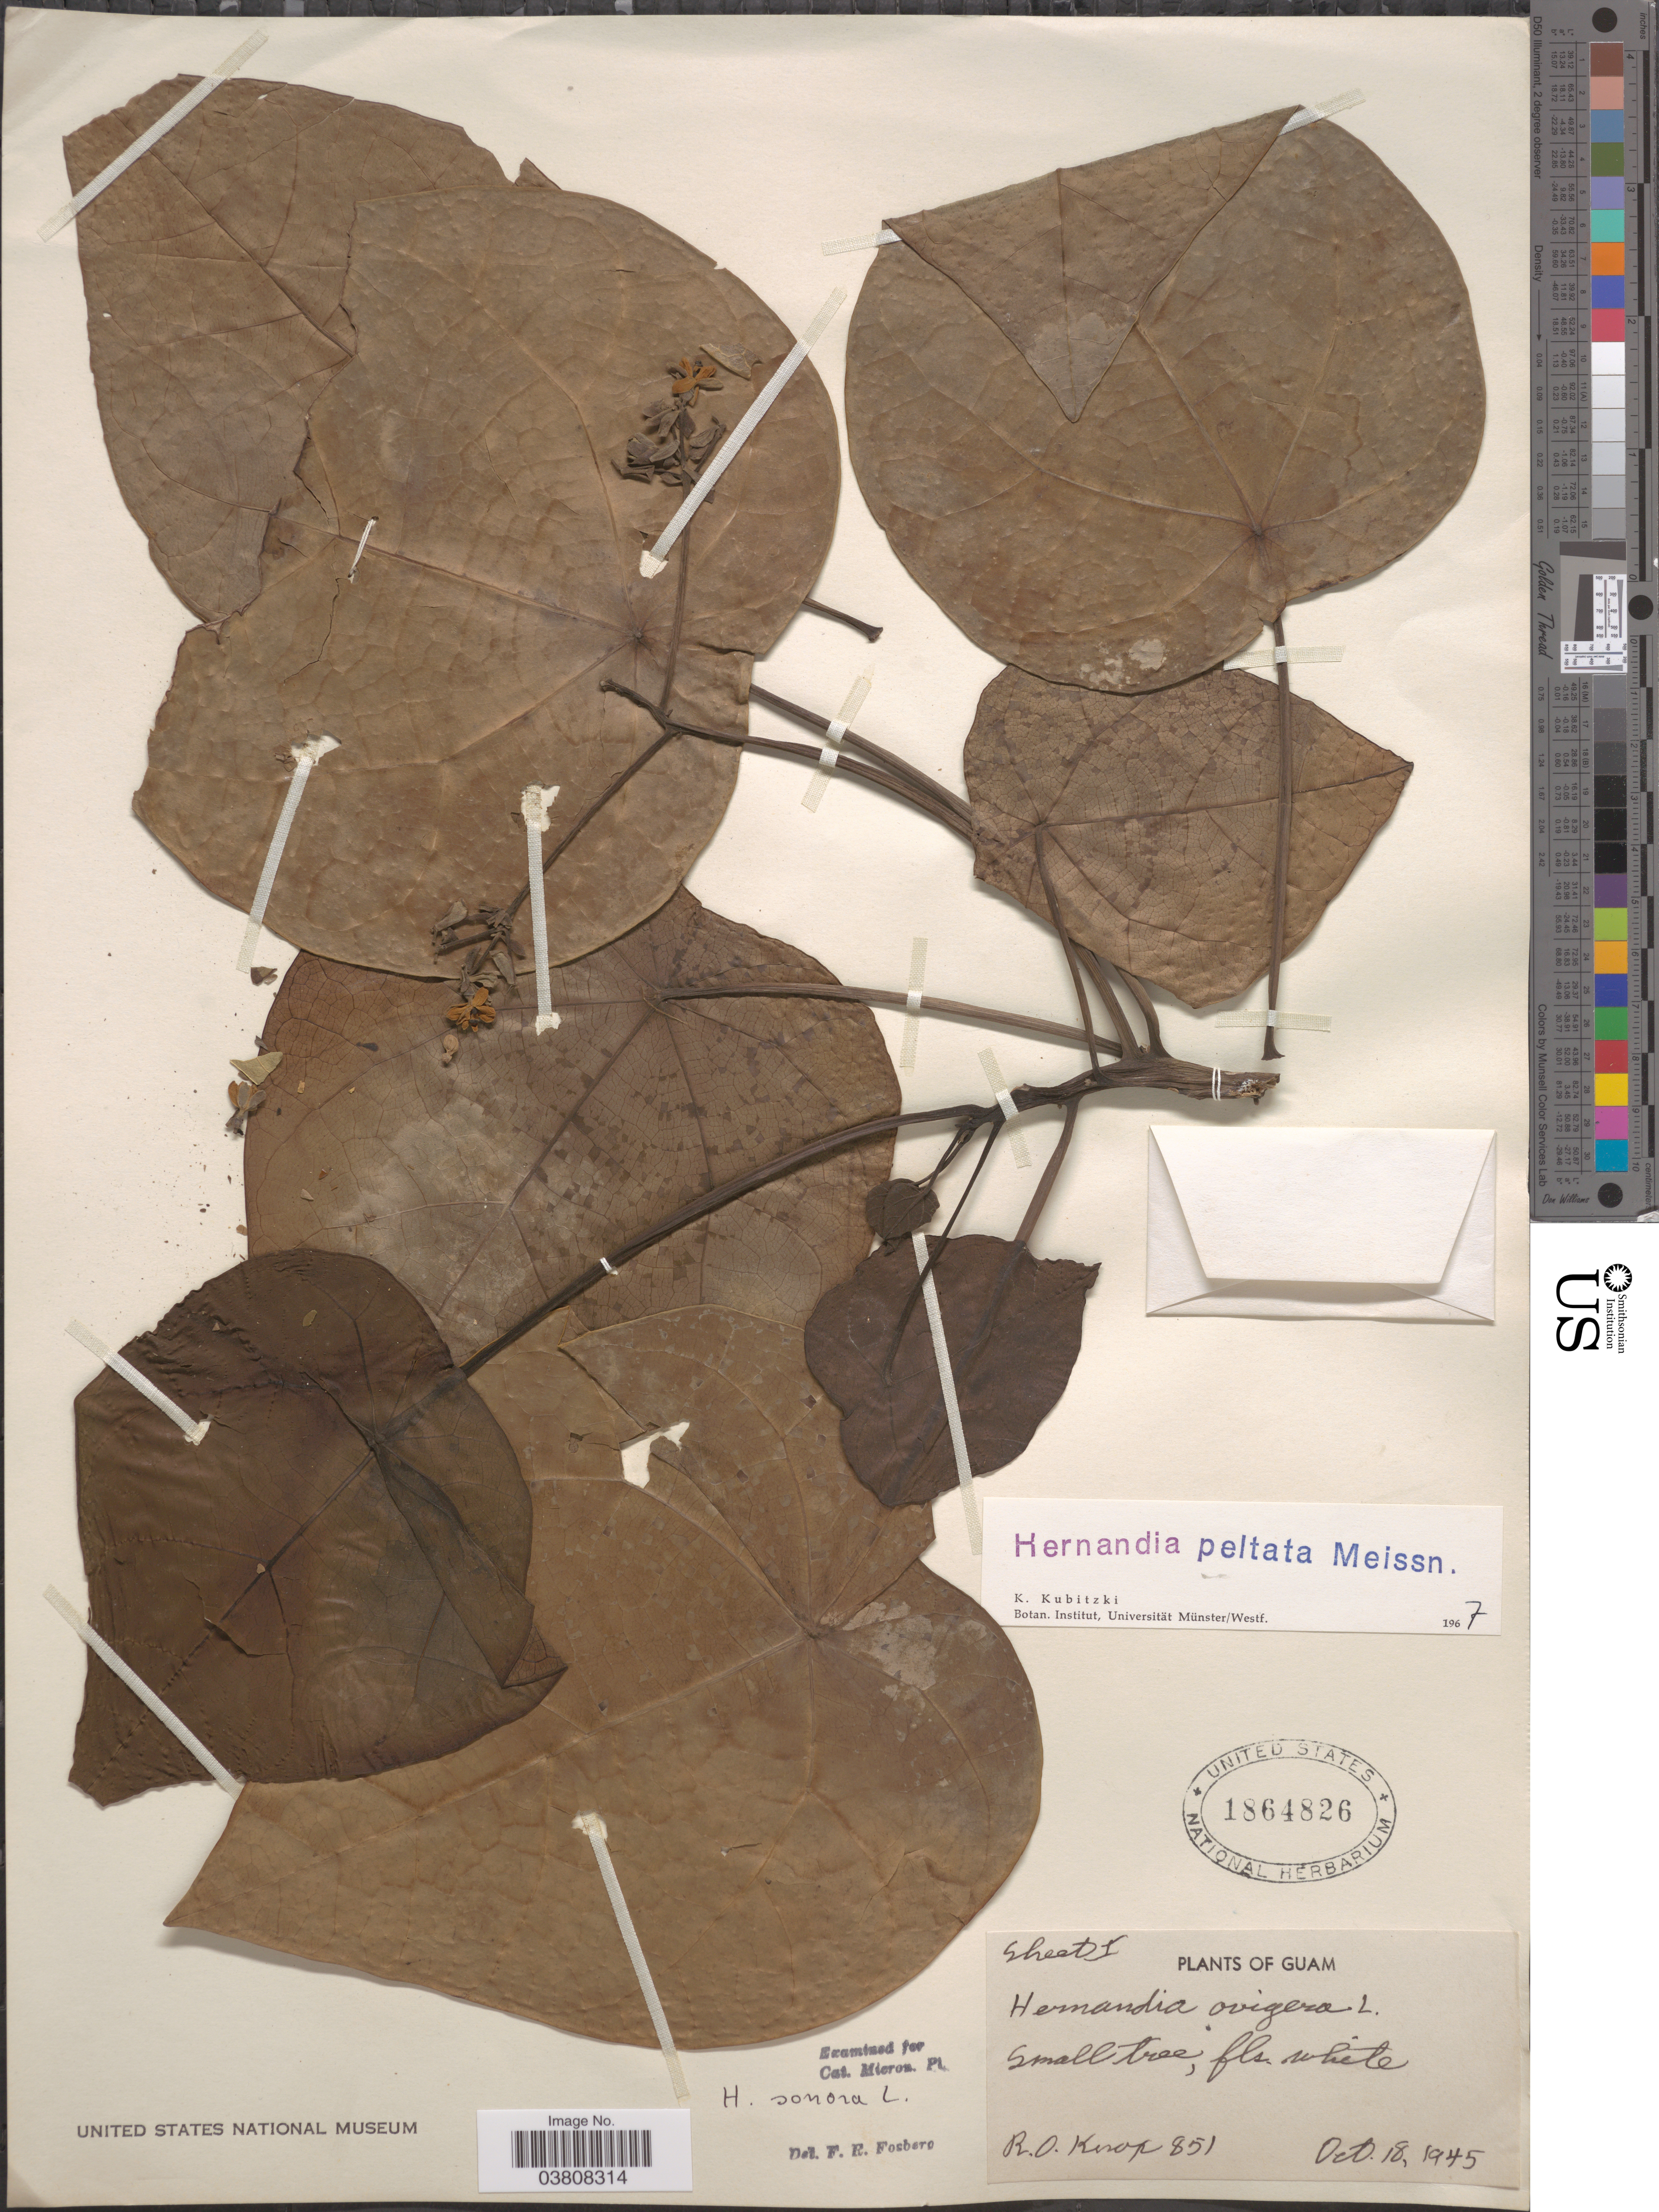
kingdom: Plantae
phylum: Tracheophyta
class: Magnoliopsida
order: Laurales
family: Hernandiaceae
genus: Hernandia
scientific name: Hernandia nymphaeifolia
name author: (C. Presl) Kubitzki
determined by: Strong, Mark T., (BOT), Smithsonian Institution - National Museum of Natural History (UNITED STATES)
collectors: R. O. Knox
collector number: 851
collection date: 1945-10-18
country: Guam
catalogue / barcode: US 1864826